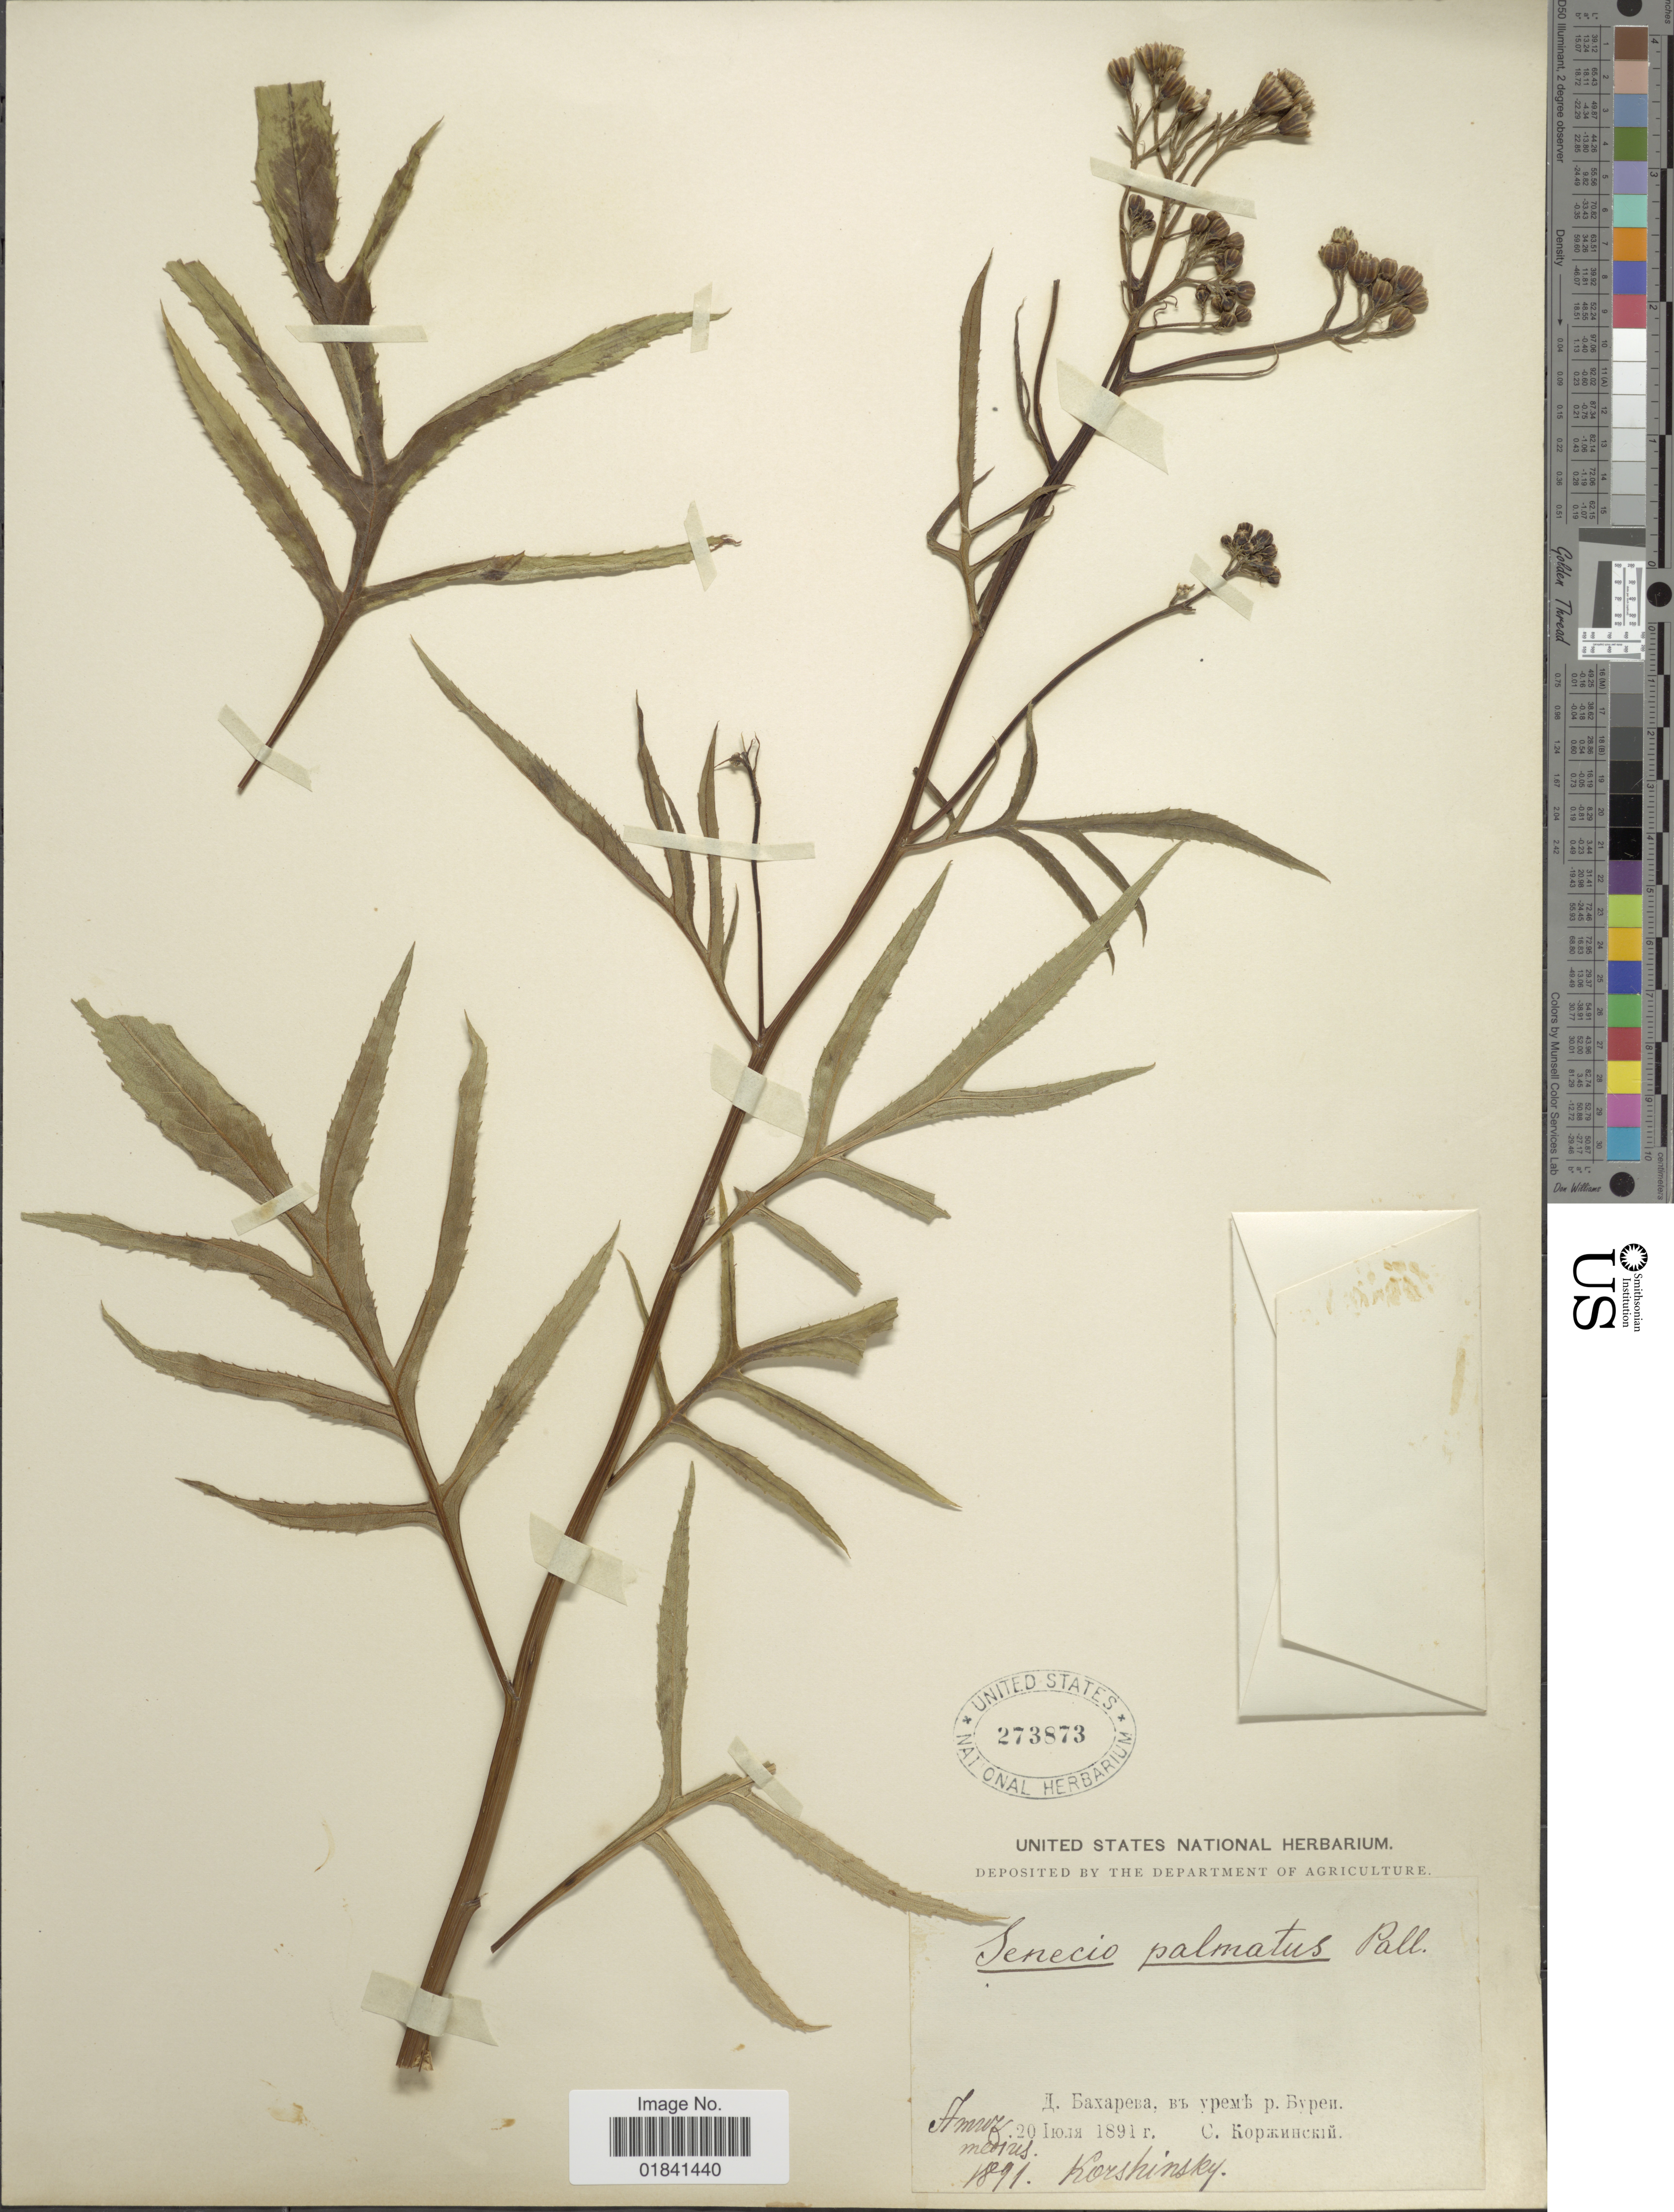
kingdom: Plantae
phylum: Tracheophyta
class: Magnoliopsida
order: Asterales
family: Asteraceae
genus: Senecio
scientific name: Senecio palmatus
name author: (Pall.) Pall. & Ledeb.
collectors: Korshinsky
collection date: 1891-01-20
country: Russian Federation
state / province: Amur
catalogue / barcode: US 273873